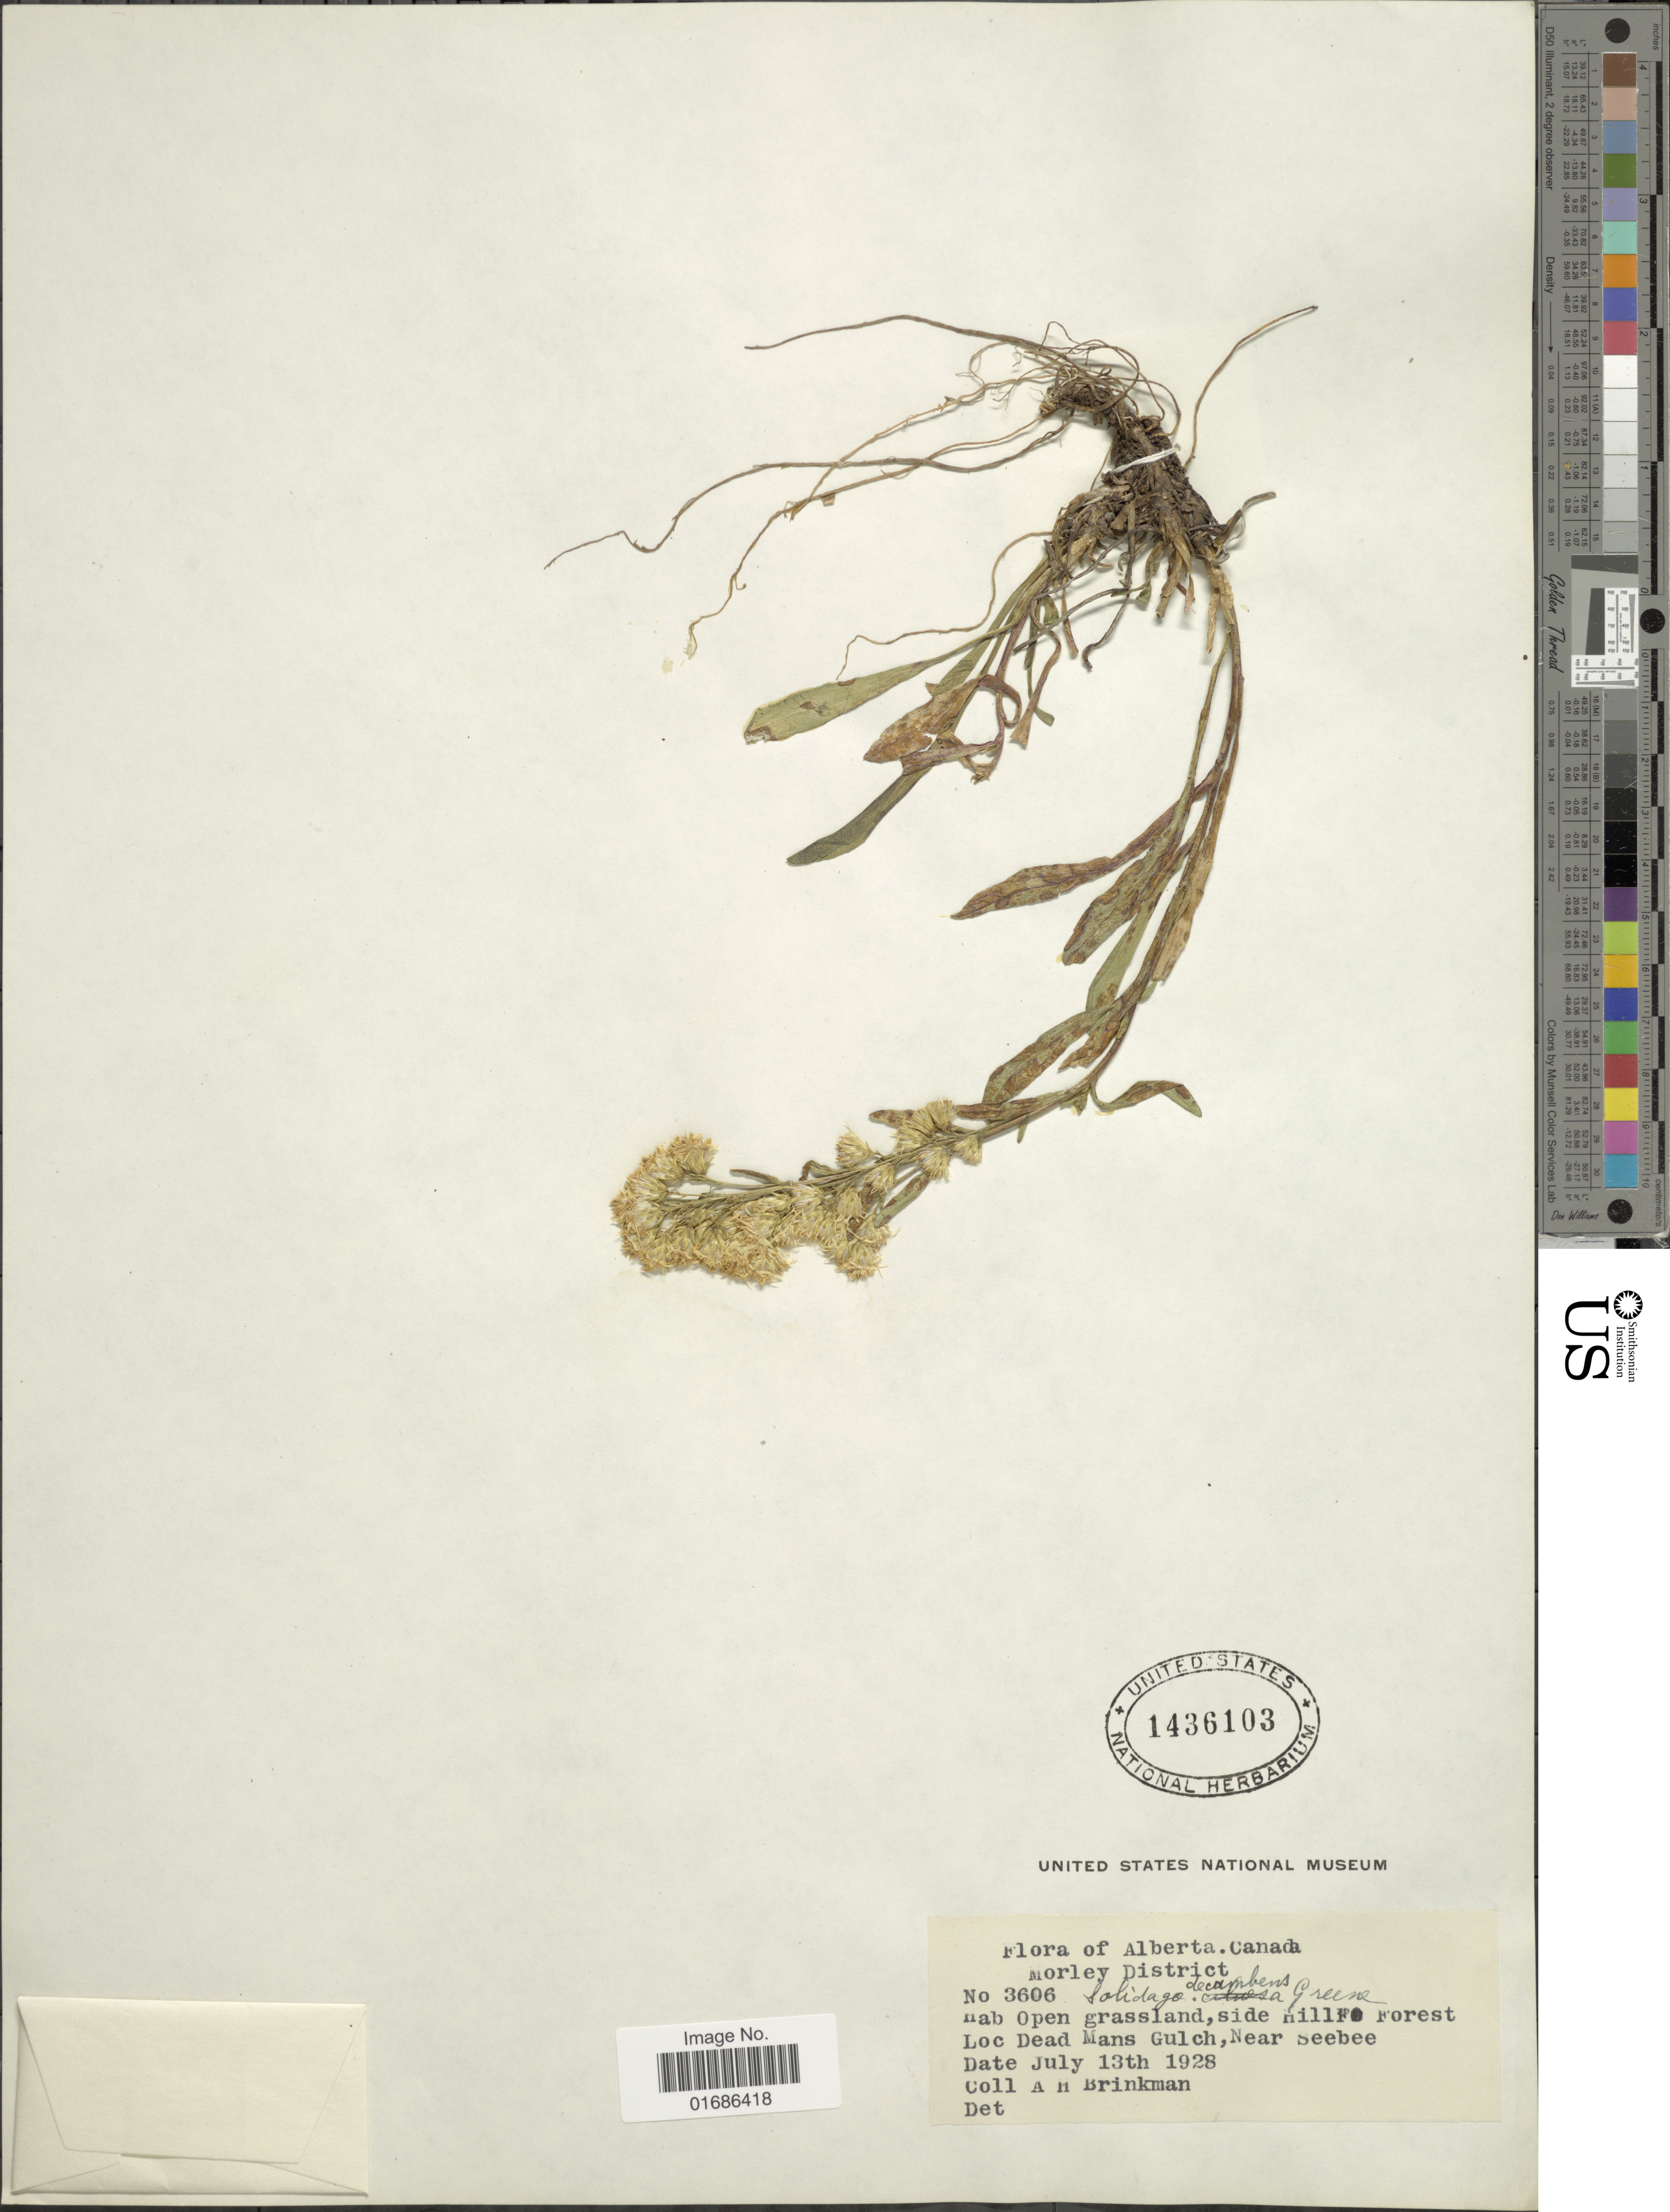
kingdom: Plantae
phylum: Tracheophyta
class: Magnoliopsida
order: Asterales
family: Asteraceae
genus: Solidago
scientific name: Solidago decumbens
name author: Greene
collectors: A. Brinkman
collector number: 3606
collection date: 1928-07-13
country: Canada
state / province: Alberta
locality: Morley District, Dead mans Gulch, near Seebee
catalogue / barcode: US 1436103